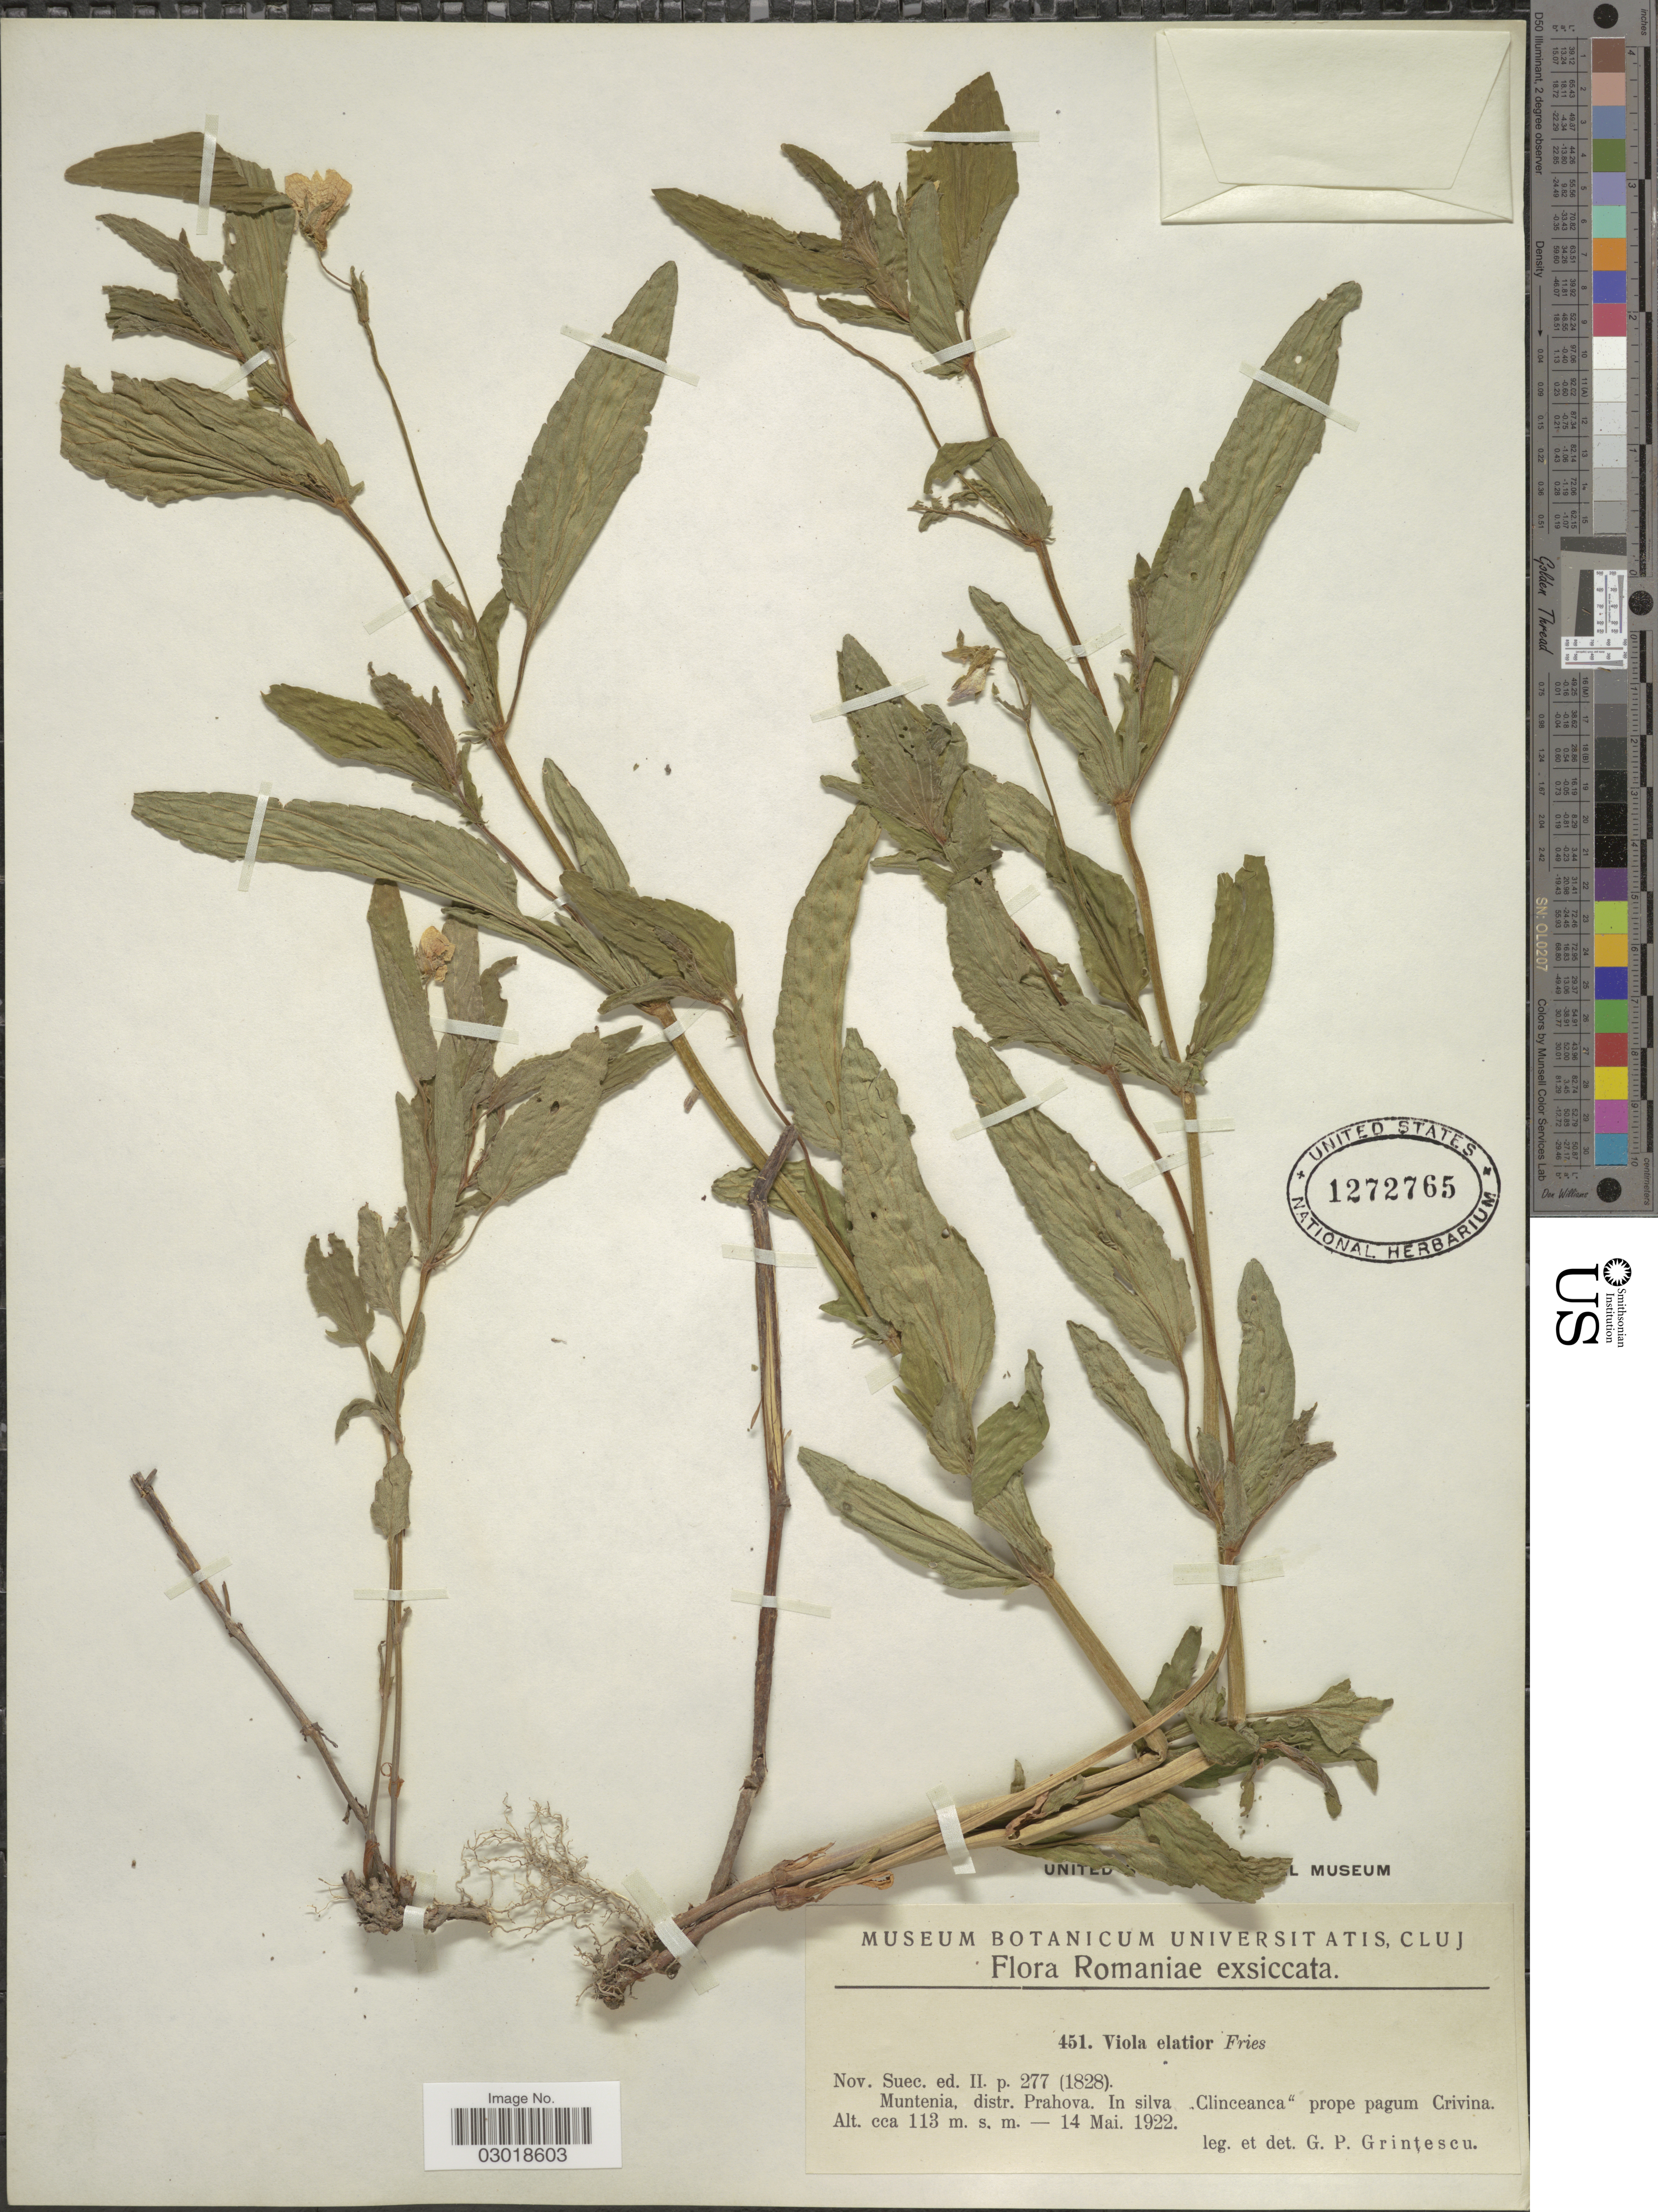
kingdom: Plantae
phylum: Tracheophyta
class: Magnoliopsida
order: Malpighiales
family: Violaceae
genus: Viola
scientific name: Viola elatior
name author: Fr.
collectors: G. Grintescu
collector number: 451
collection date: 1922-05-14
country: Romania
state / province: Prahova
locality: Muntenia, distr. Prahova. In silva "Clinceanca" prope pagum Crivina.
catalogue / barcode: US 1272765